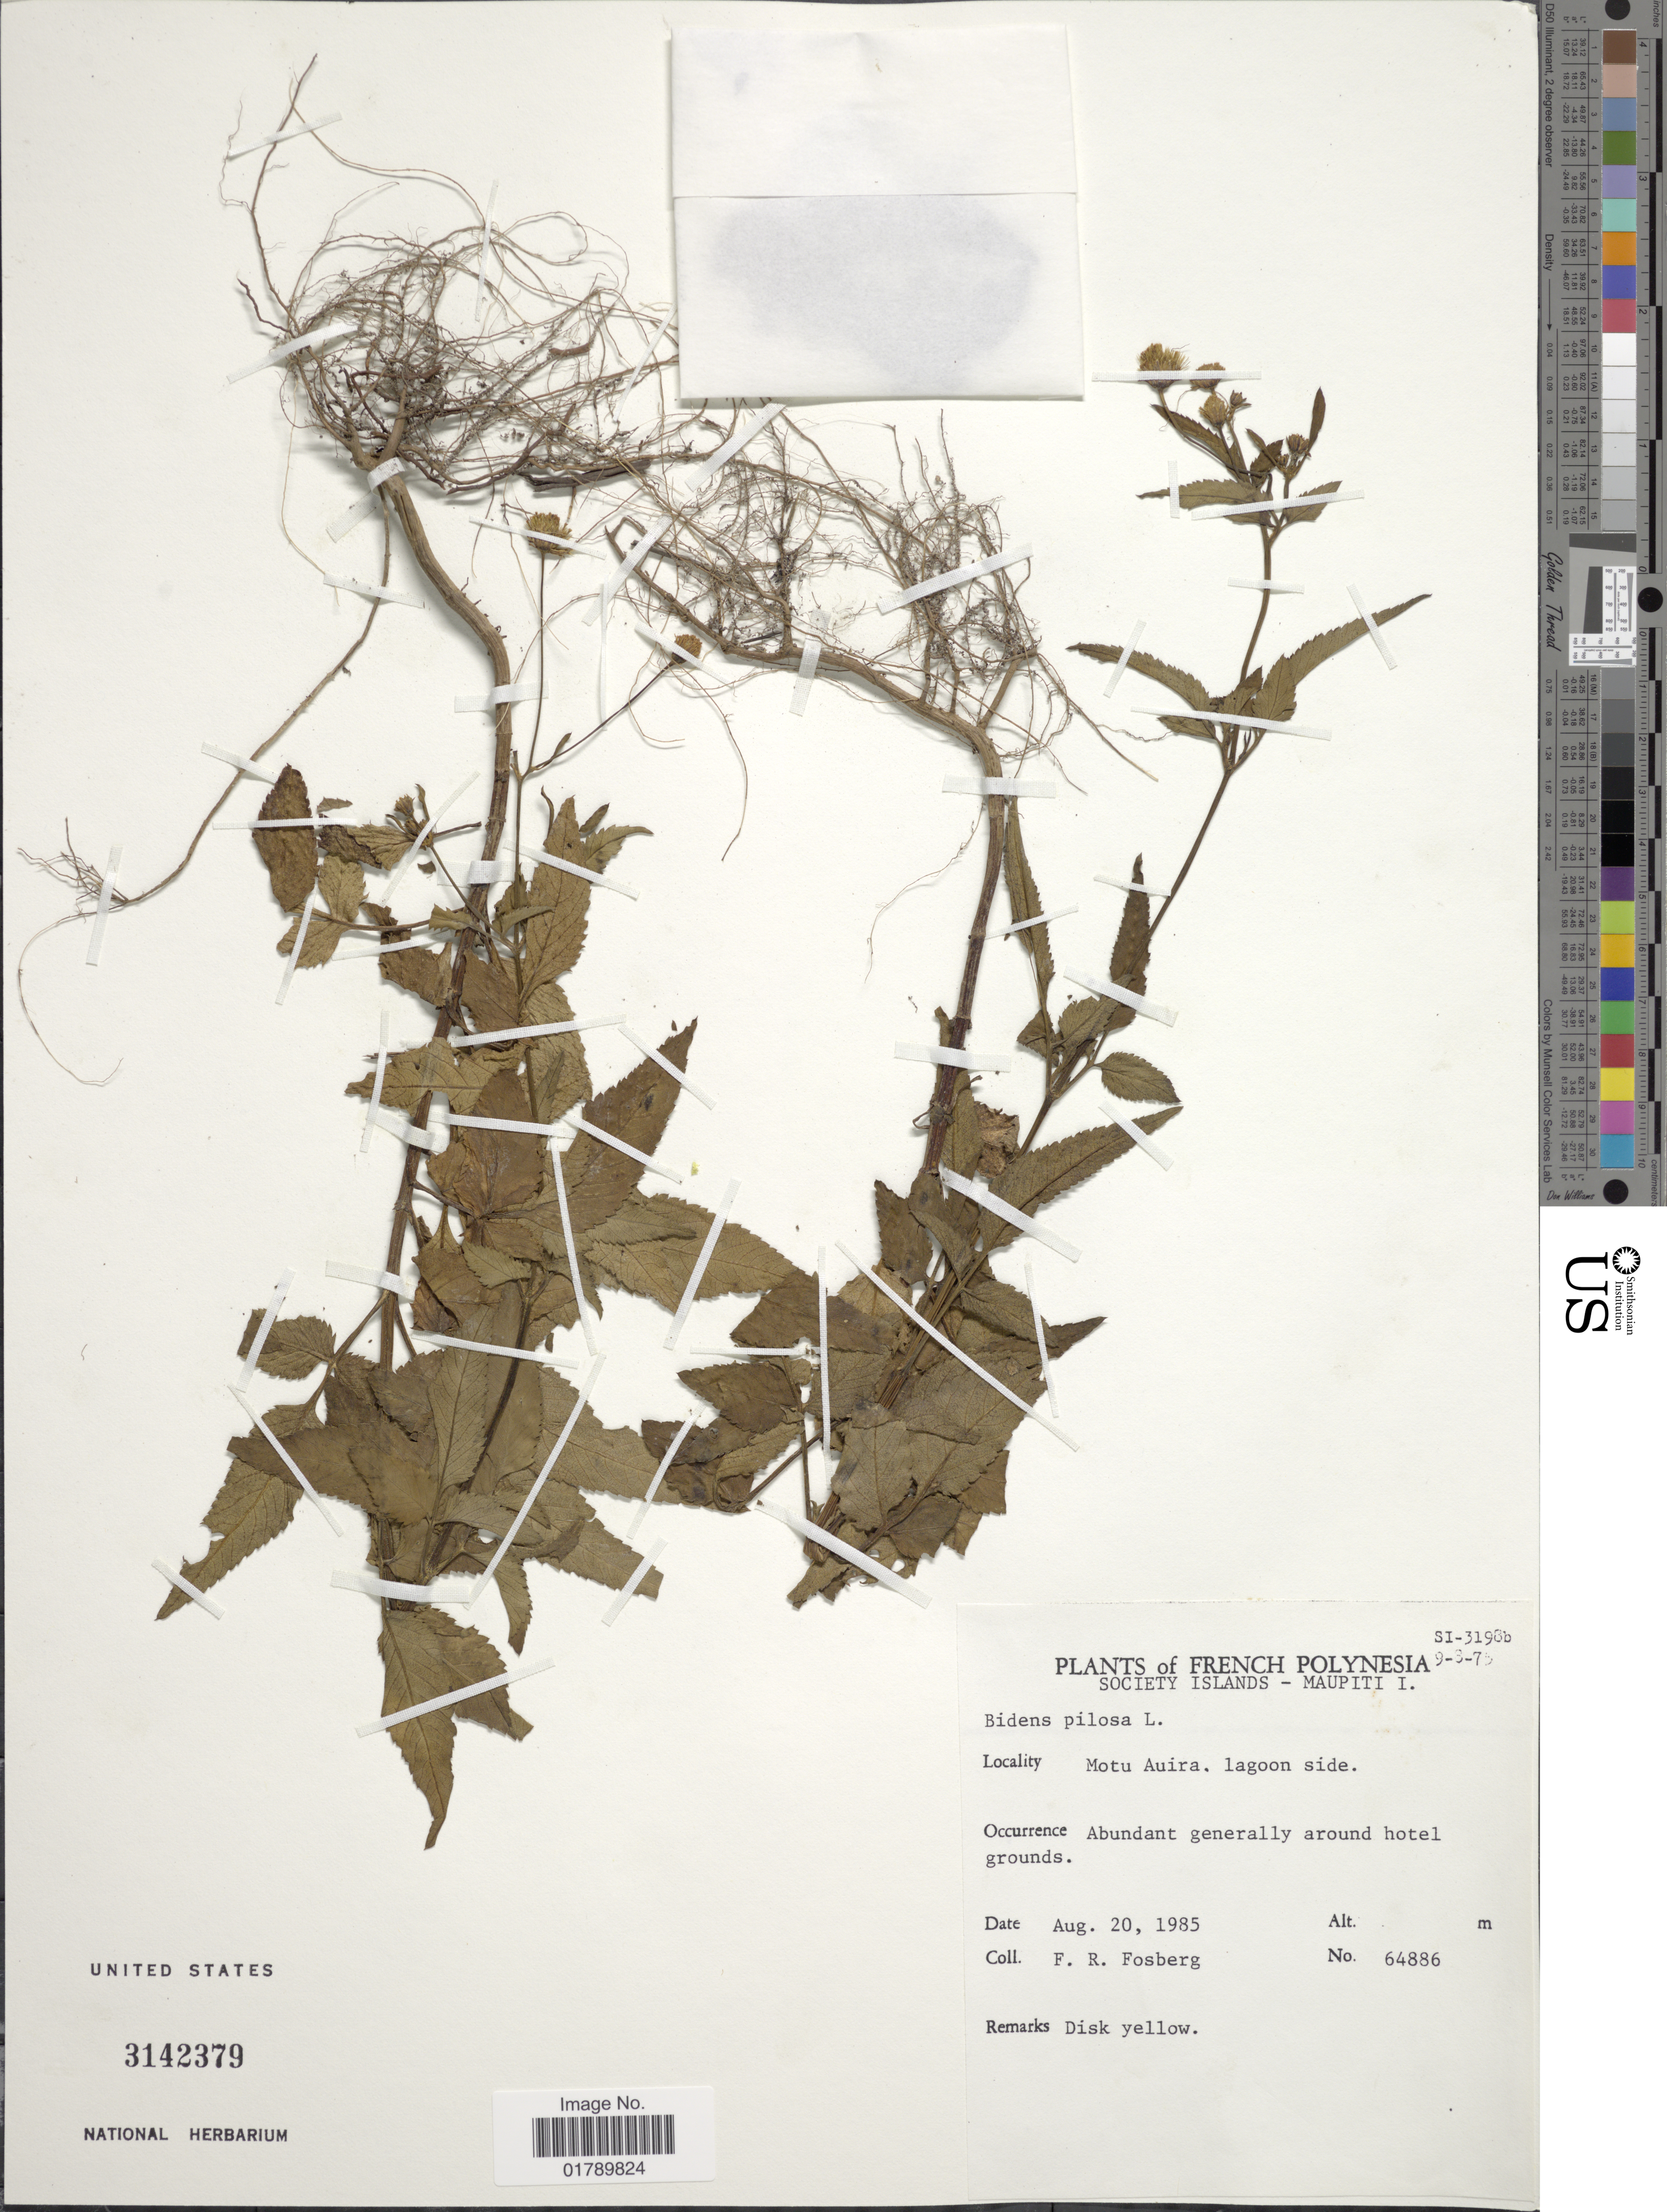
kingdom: Plantae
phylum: Tracheophyta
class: Magnoliopsida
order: Asterales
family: Asteraceae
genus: Bidens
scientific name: Bidens pilosa var. pilosa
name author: L.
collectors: F. R. Fosberg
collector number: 64886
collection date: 1985-08-20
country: French Polynesia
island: Maupiti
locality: Society Islands-Maupiti I. Motu Auira. lagoon side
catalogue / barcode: US 3142379